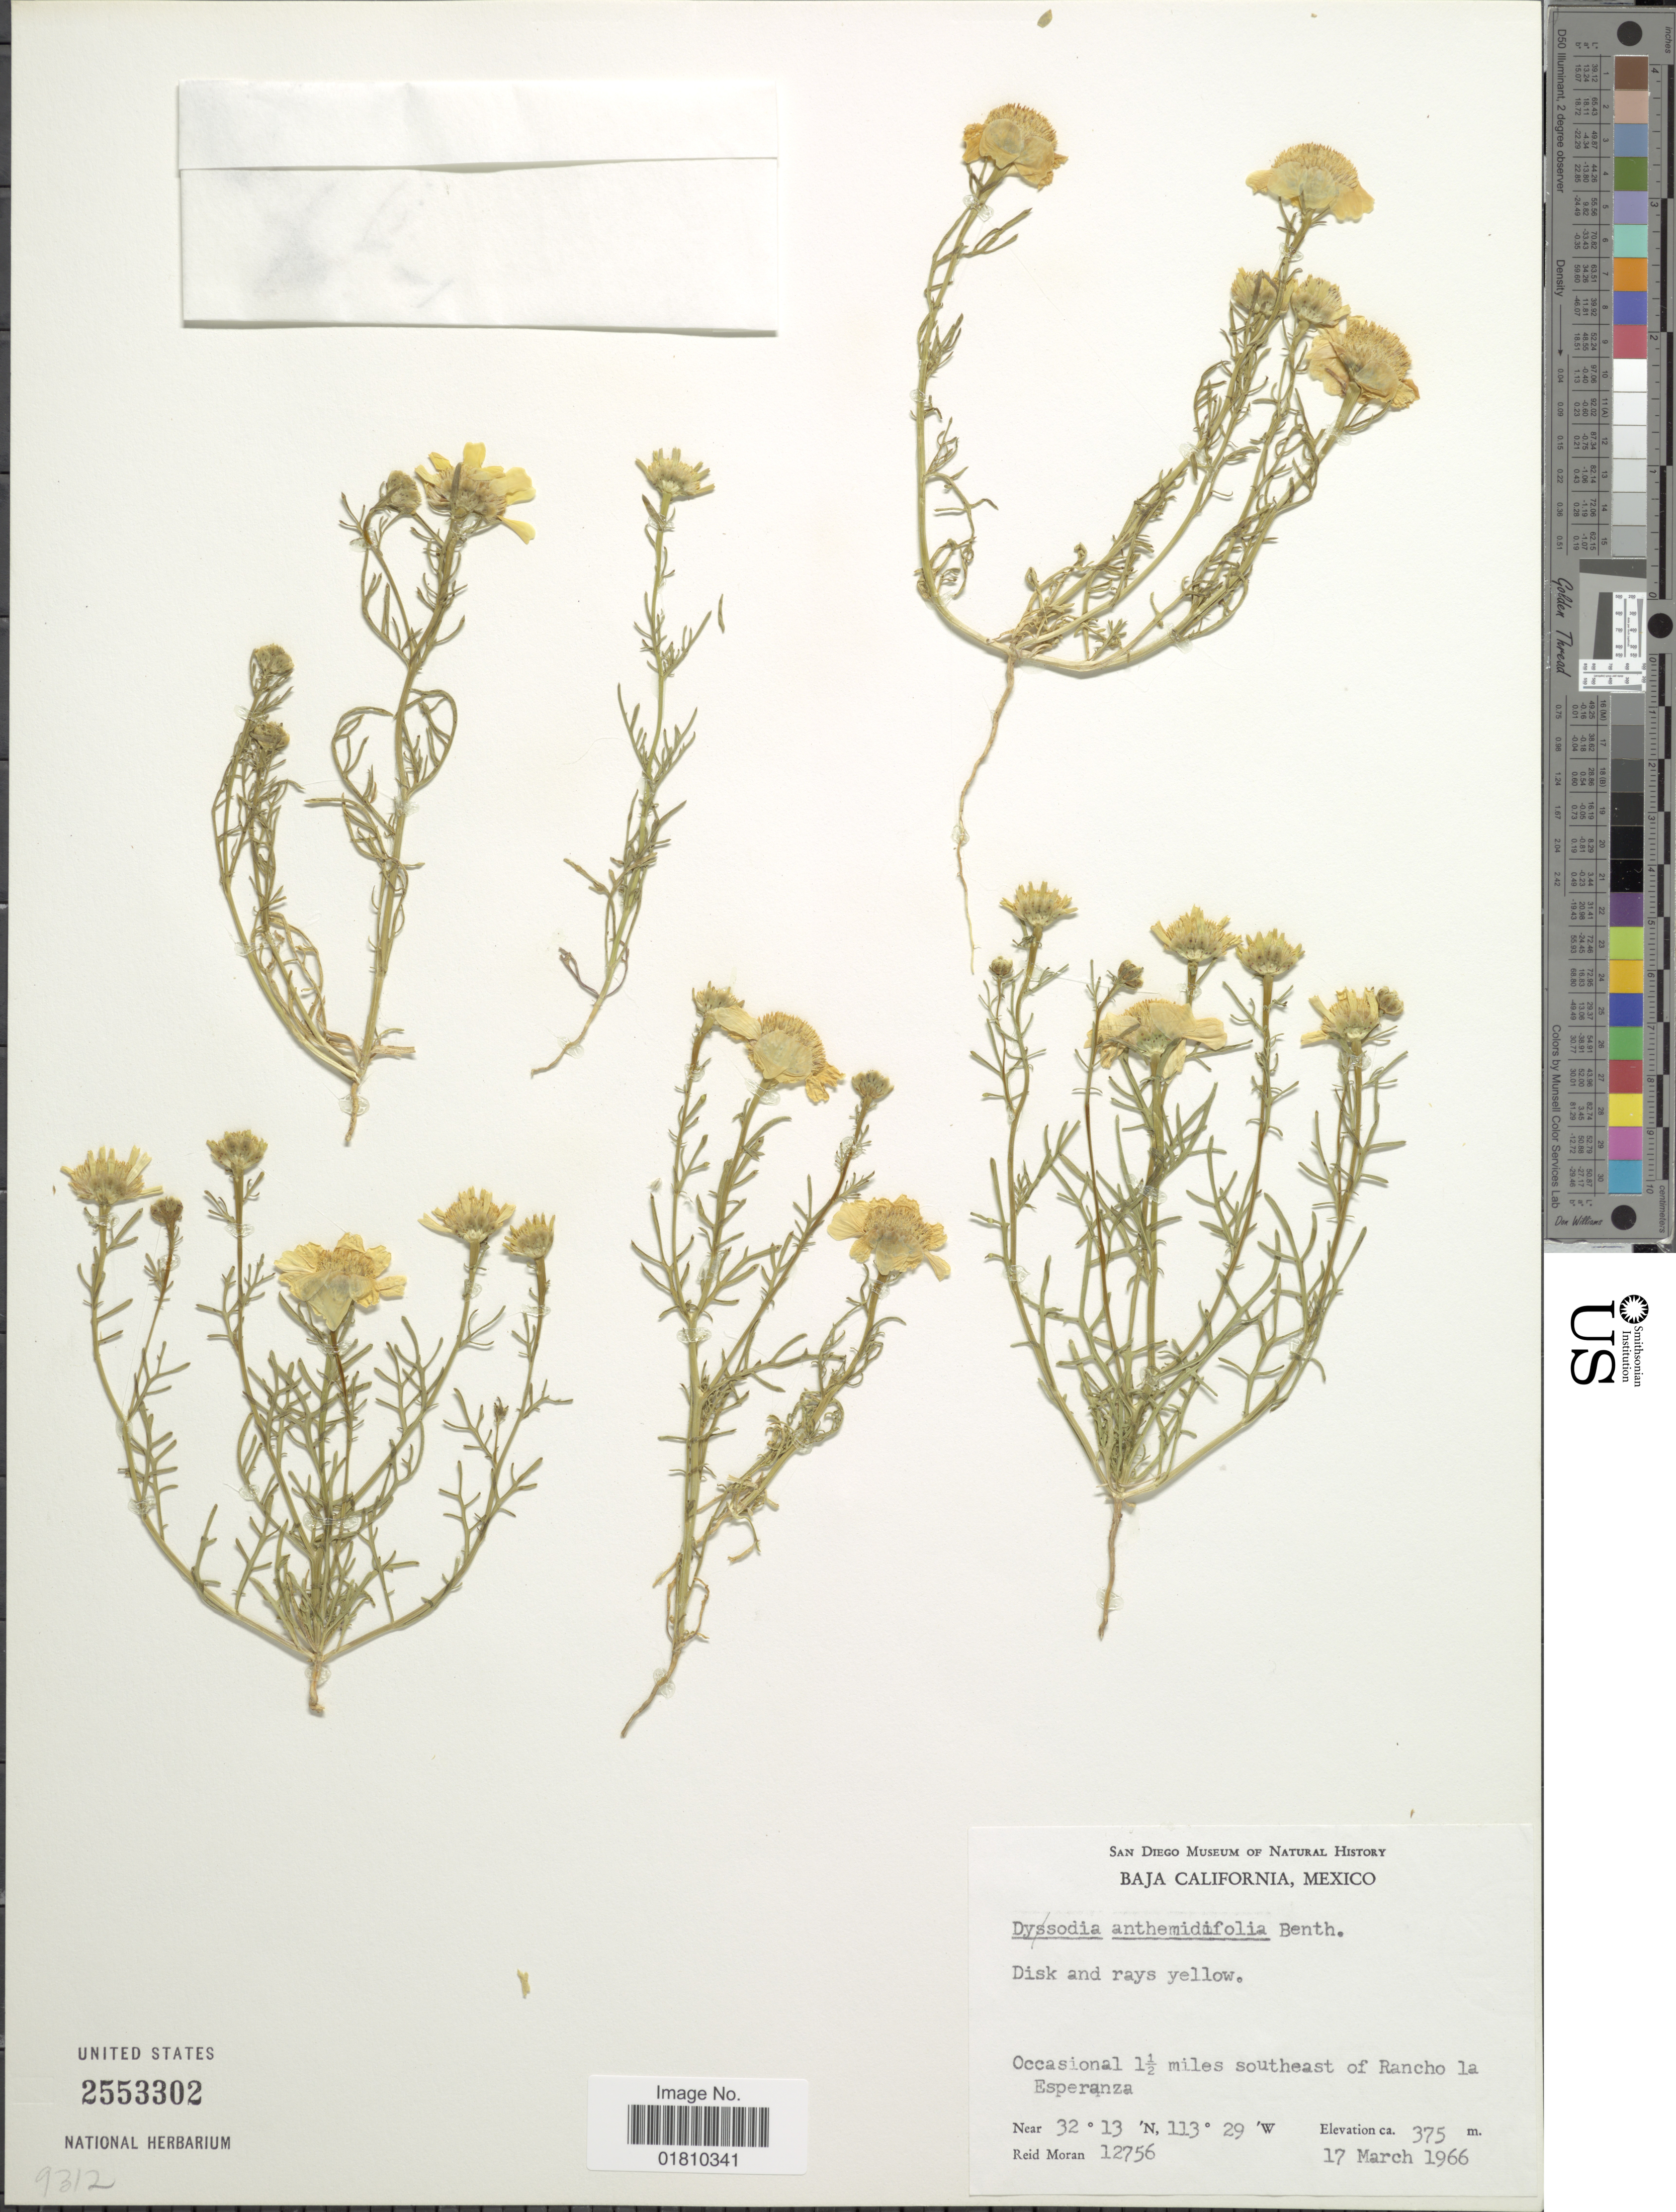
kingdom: Plantae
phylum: Tracheophyta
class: Magnoliopsida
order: Asterales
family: Asteraceae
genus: Boeberastrum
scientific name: Boeberastrum anthemidifolium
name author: Rydb.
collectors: R. V. Moran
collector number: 12756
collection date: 1966-03-17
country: Mexico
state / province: Baja California Norte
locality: Occasional 1½ miles southeast of Rancho la Esperanza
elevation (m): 375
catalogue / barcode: US 2553302